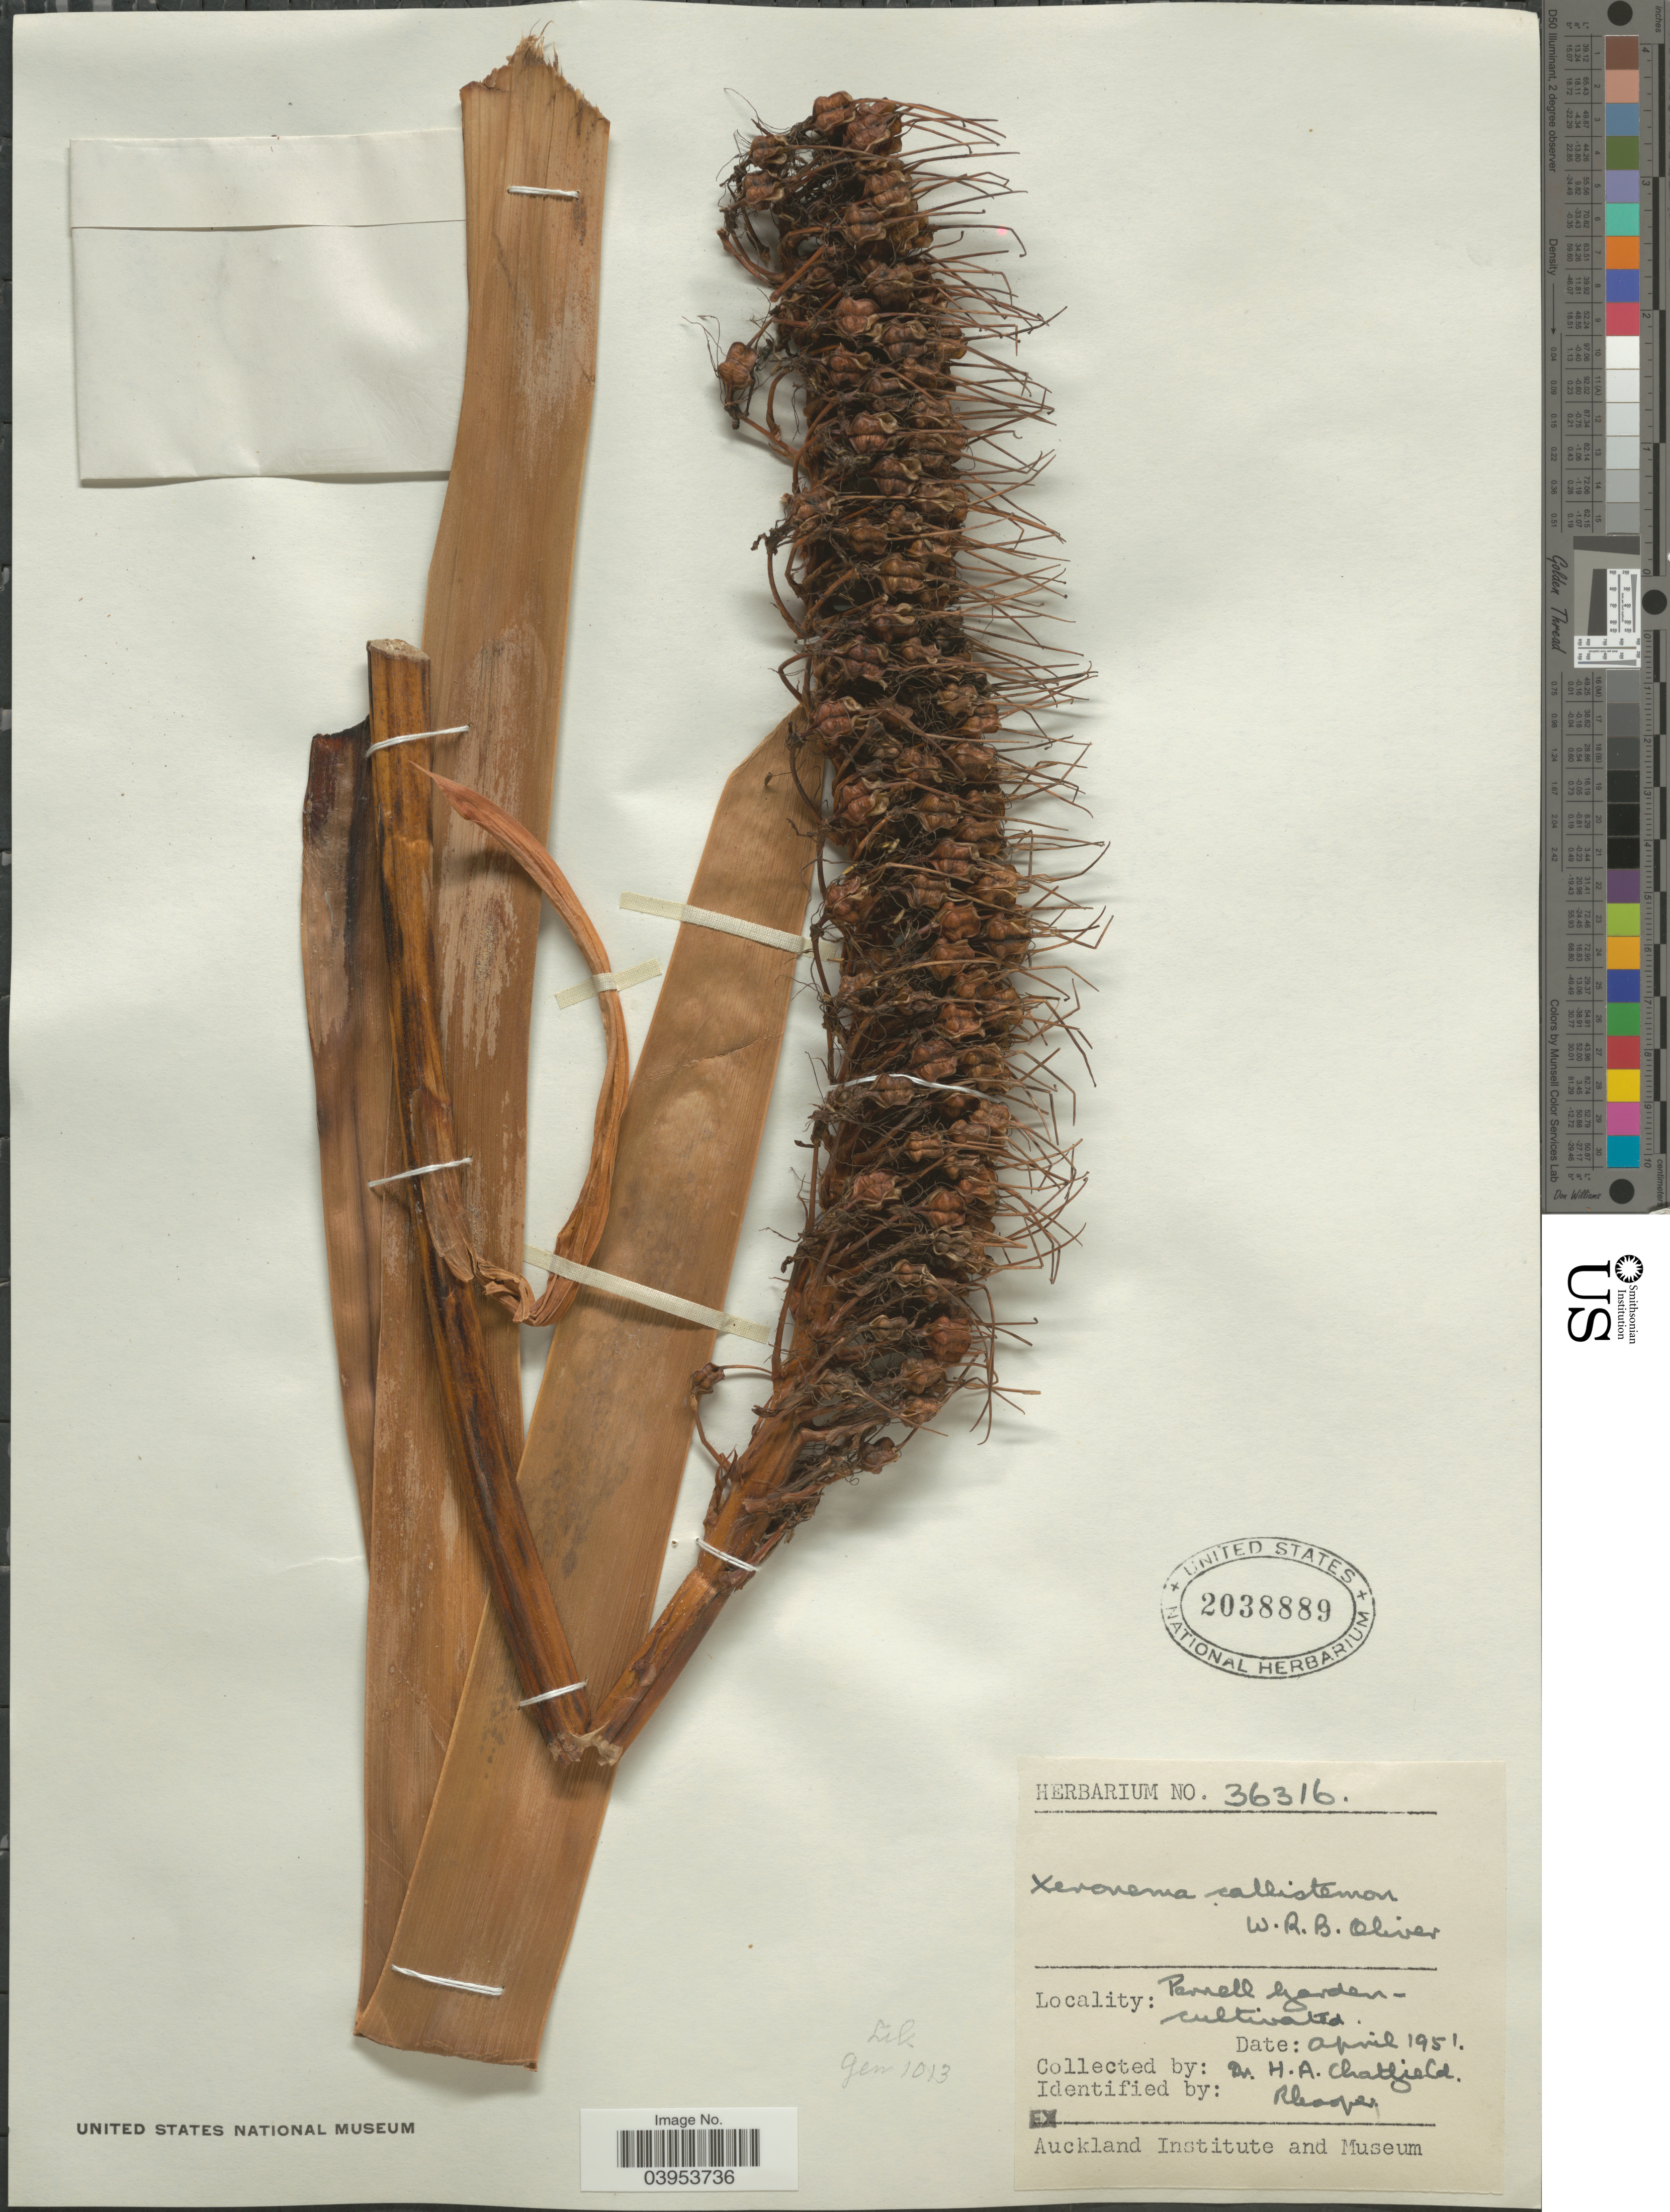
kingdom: Plantae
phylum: Tracheophyta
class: Liliopsida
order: Asparagales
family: Xeronemataceae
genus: Xeronema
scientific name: Xeronema callistemon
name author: W.R.B. Oliv.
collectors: H. Chatfield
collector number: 36316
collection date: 1951-04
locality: Pennell Garden.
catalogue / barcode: US 2038889